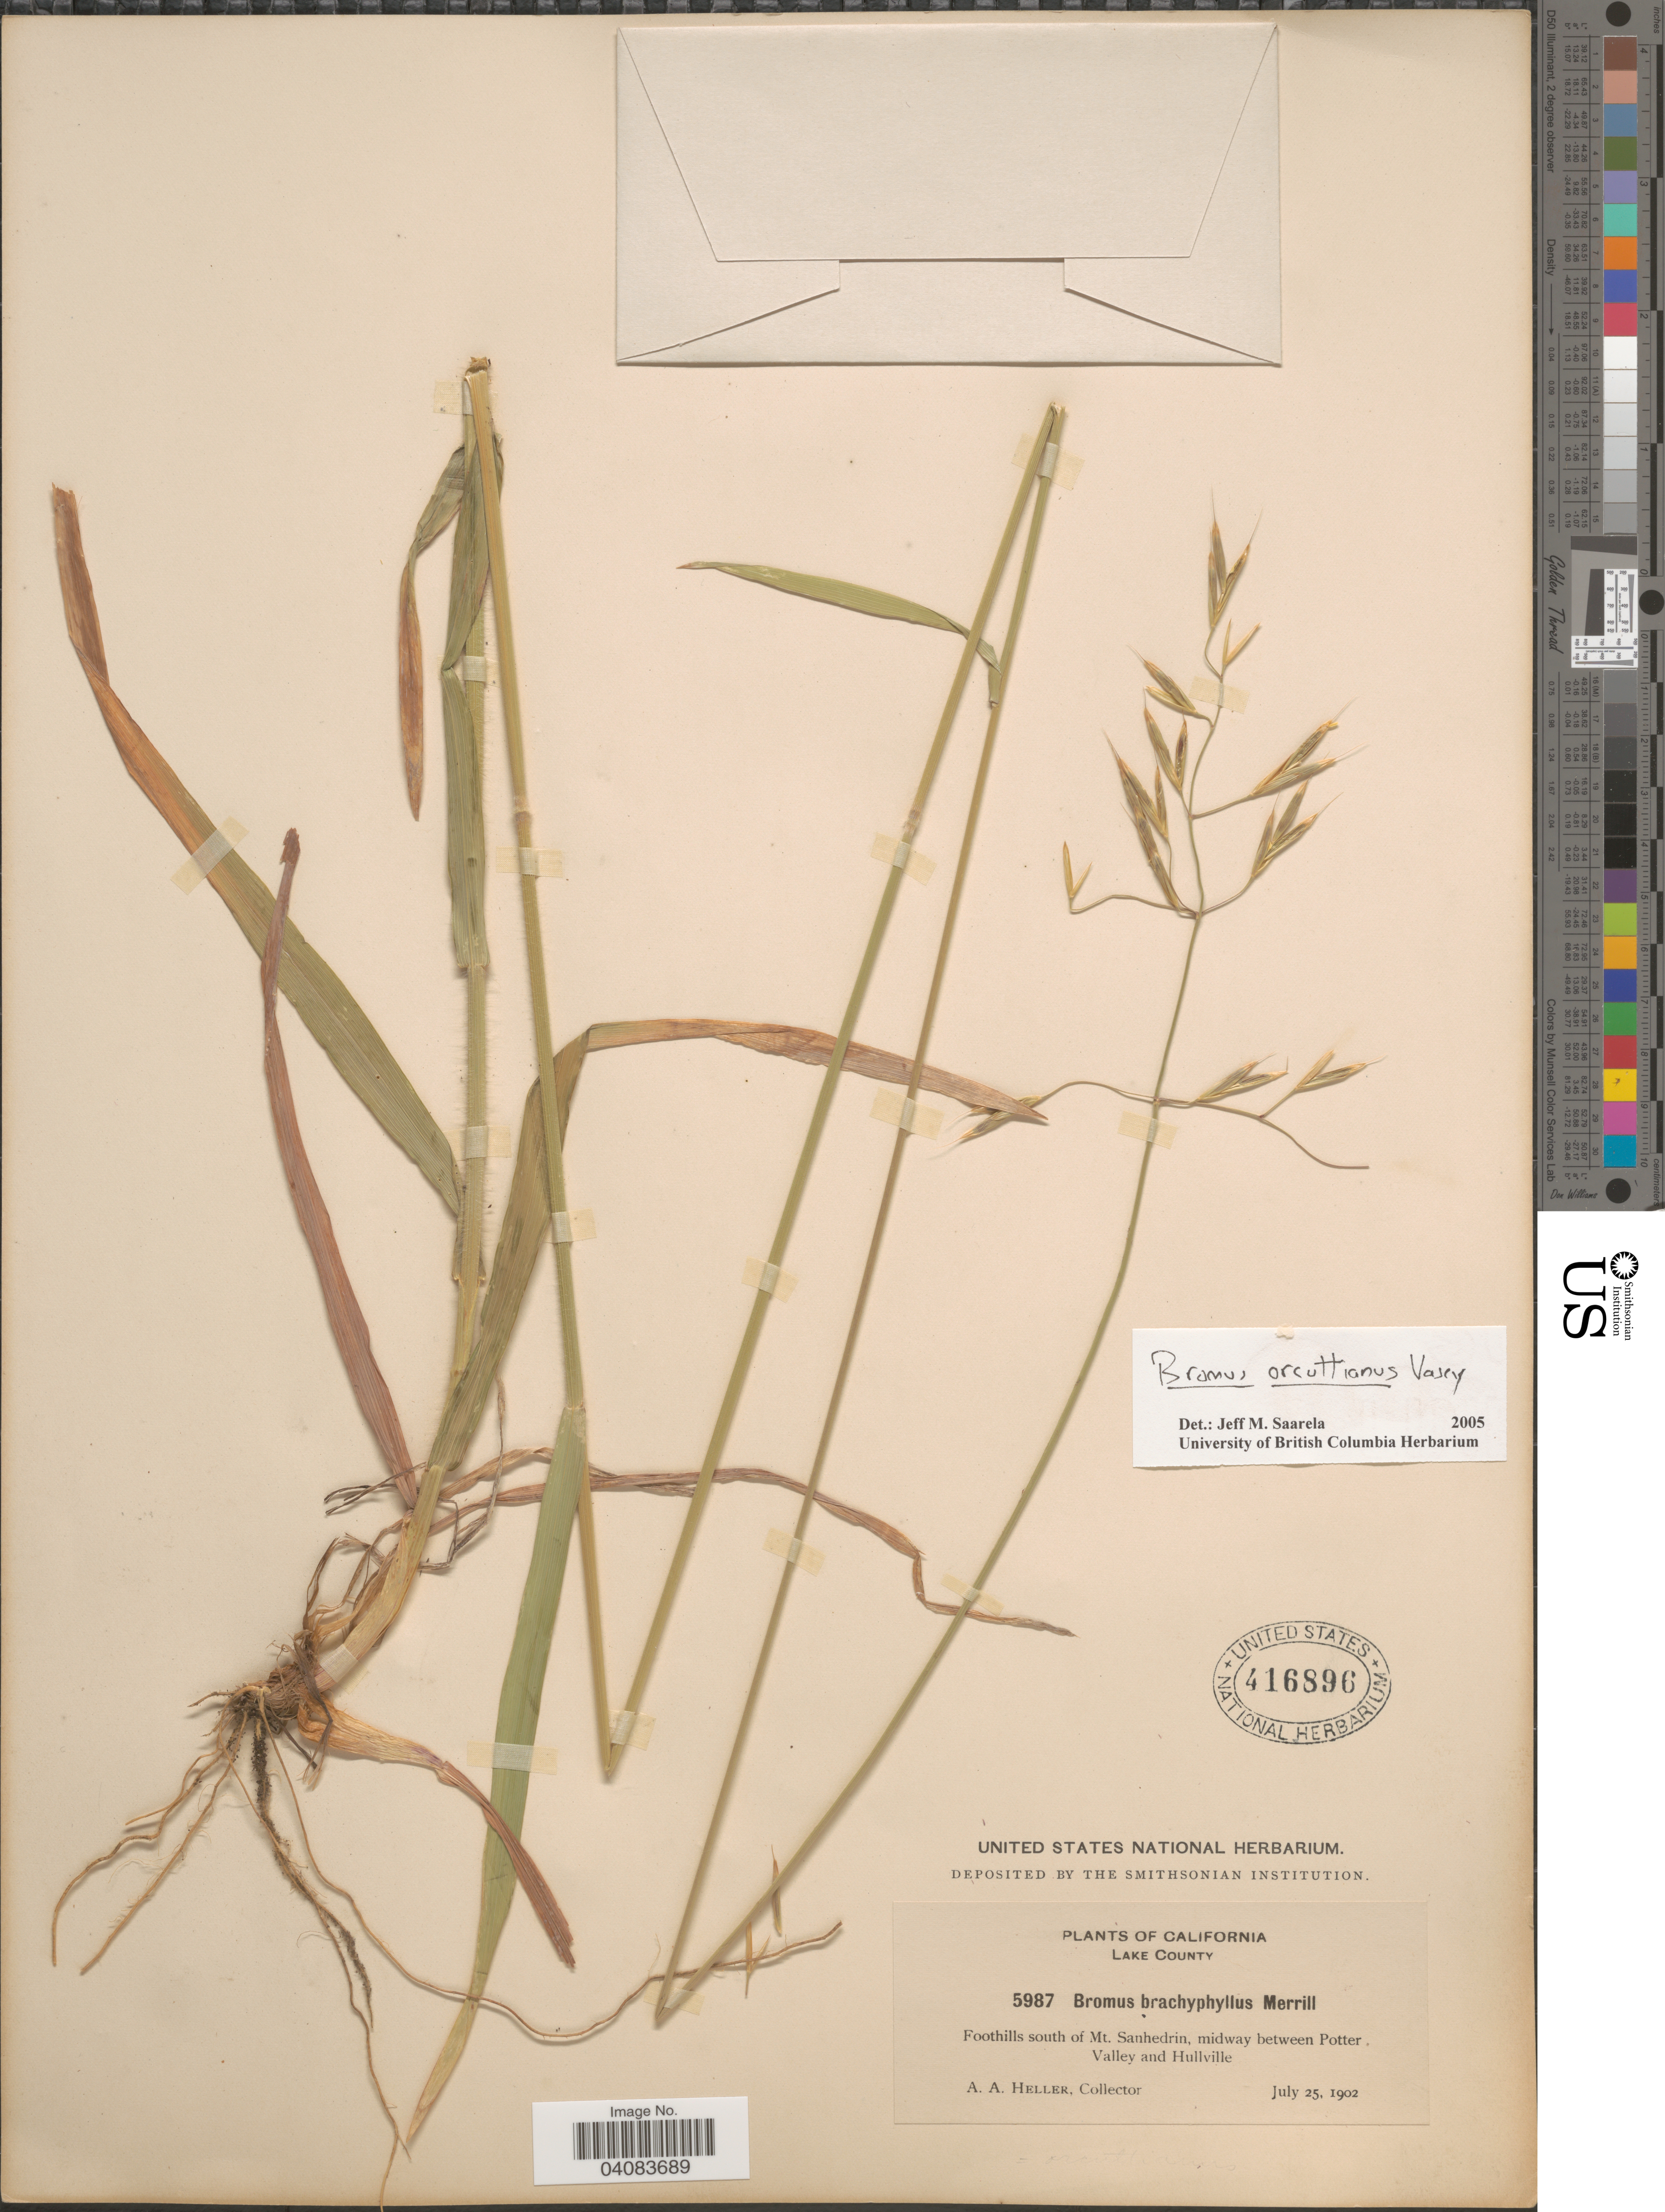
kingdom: Plantae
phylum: Tracheophyta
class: Liliopsida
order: Poales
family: Poaceae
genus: Bromus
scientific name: Bromus orcuttianus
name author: Vasey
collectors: A. A. Heller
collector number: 5987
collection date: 1902-07-25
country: United States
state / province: California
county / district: Lake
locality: Lake County. Foothills south of Mt. Sanhedrin, midway between Potter Valley and Hullville.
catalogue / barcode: US 416896